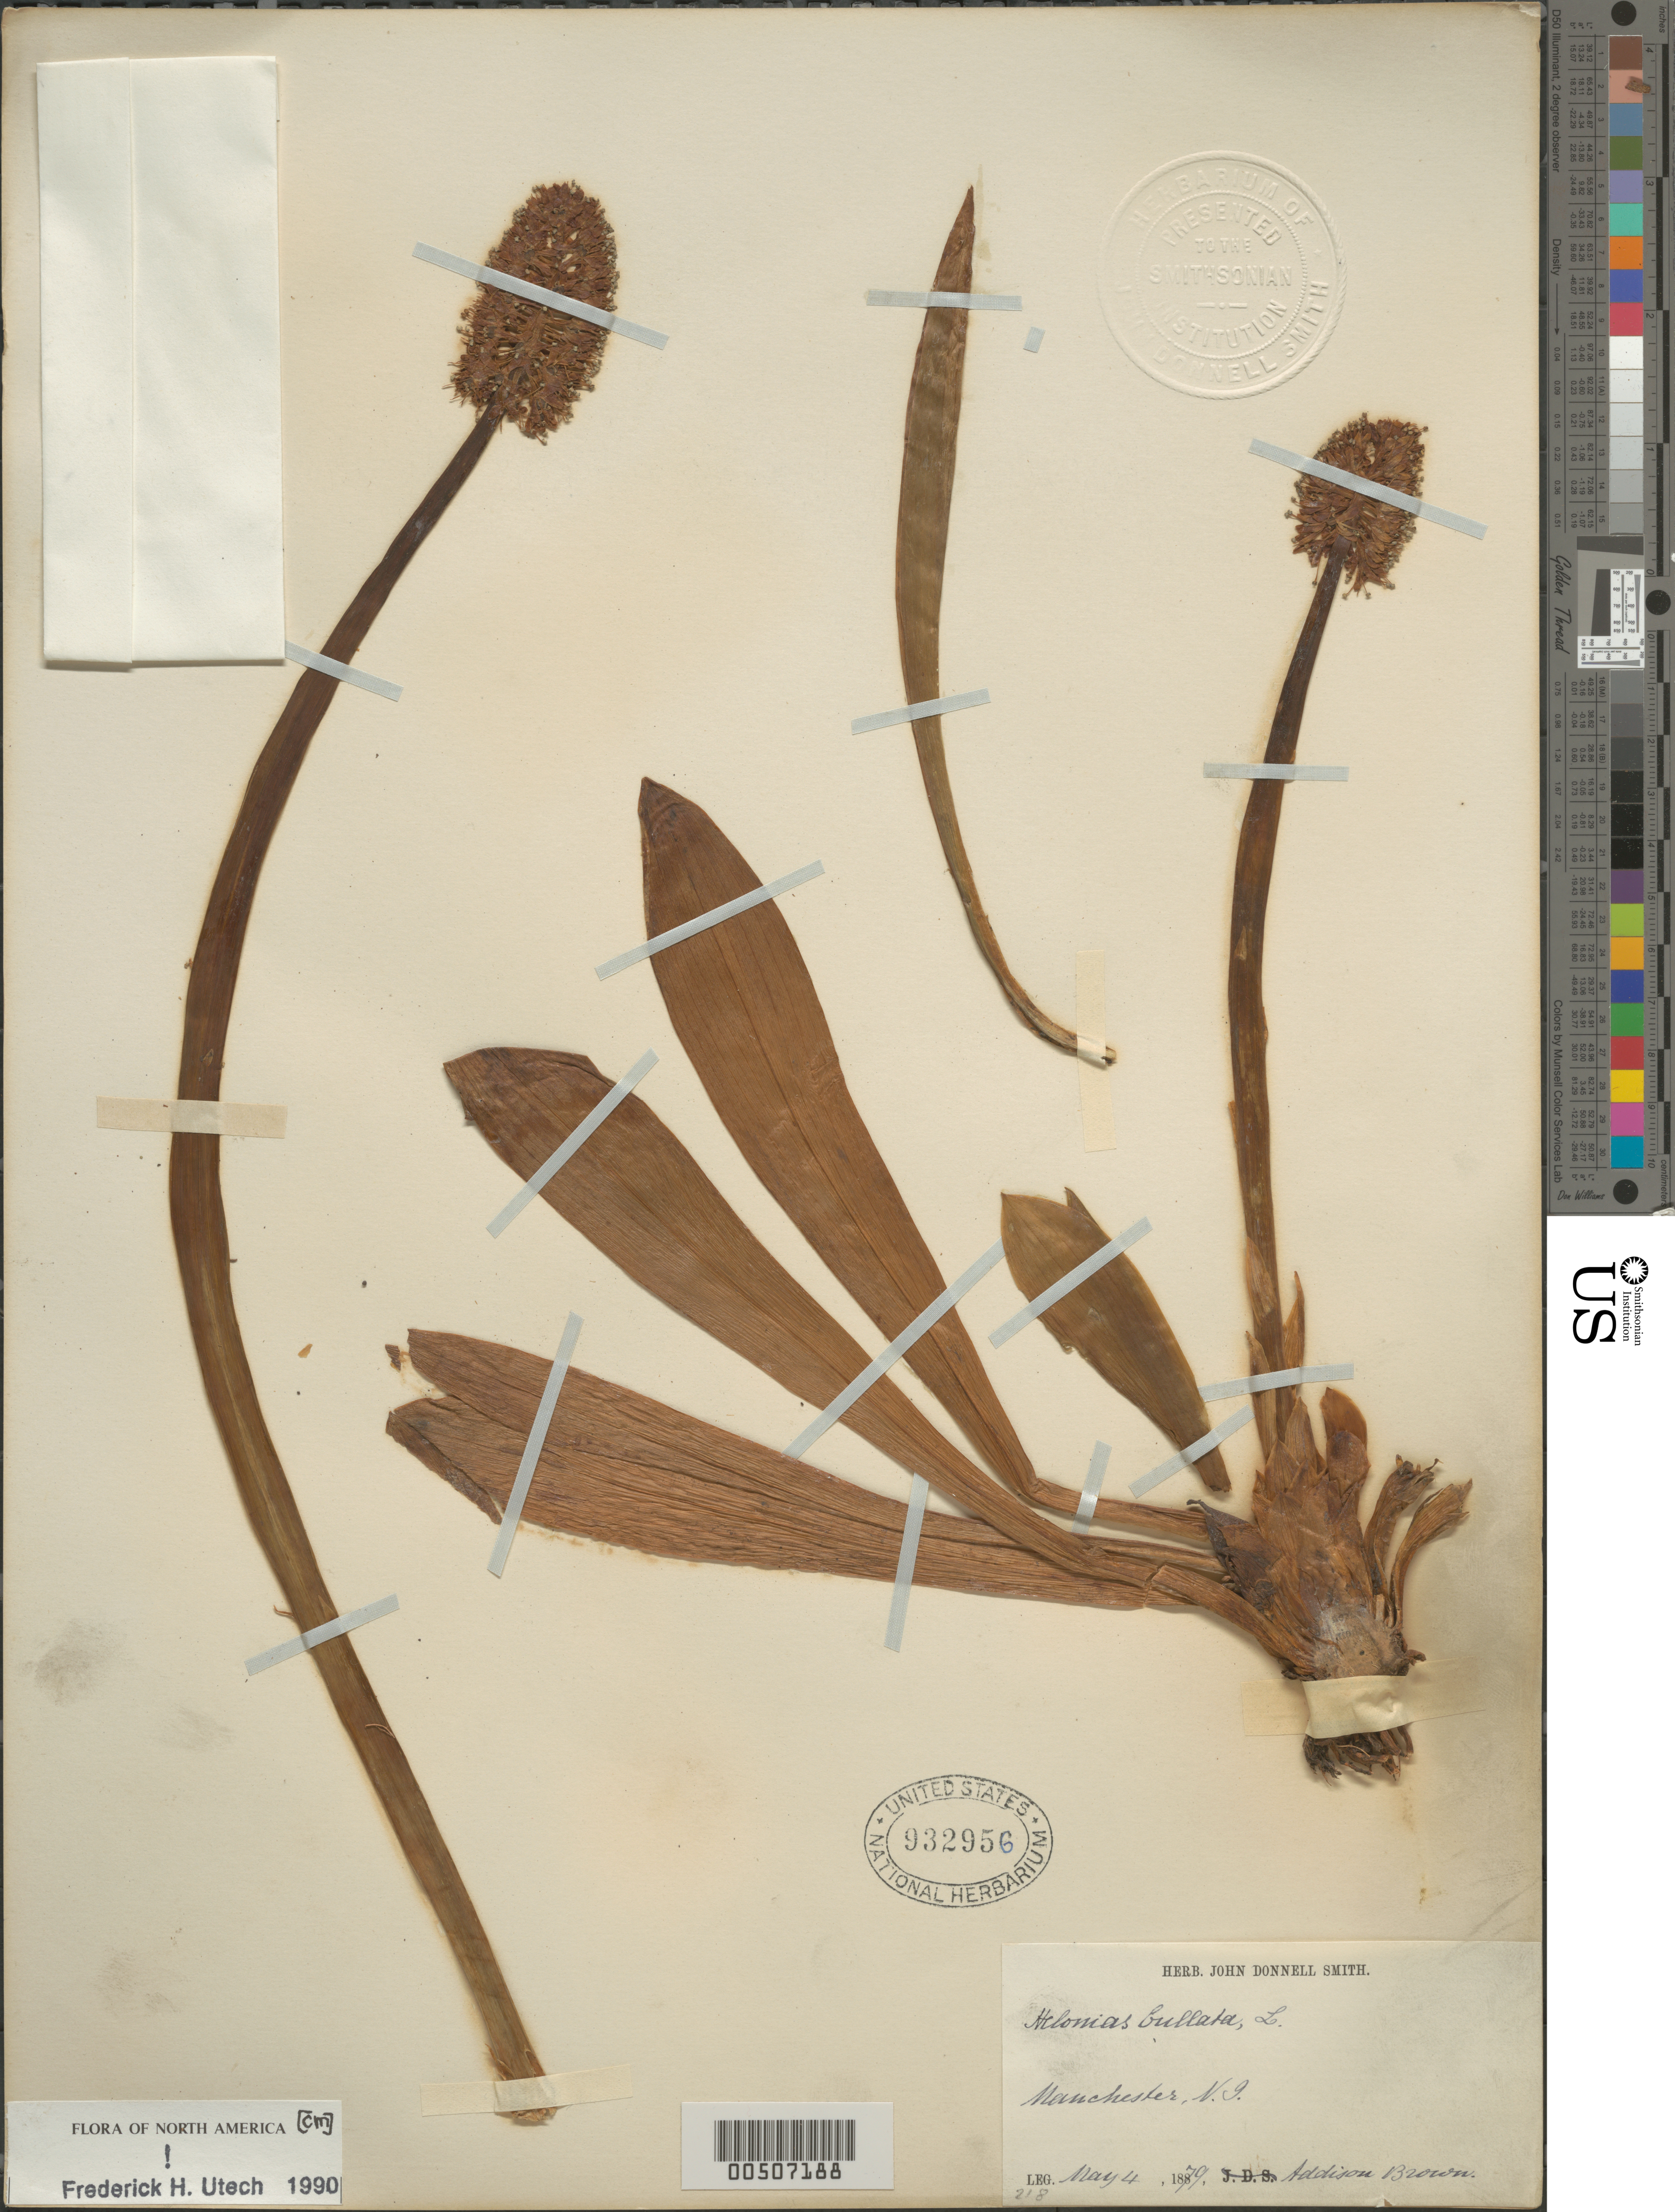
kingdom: Plantae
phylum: Tracheophyta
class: Liliopsida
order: Liliales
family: Melanthiaceae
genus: Helonias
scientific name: Helonias bullata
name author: L.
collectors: A. Brown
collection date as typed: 04 May 1879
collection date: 1879-05-04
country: United States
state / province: New Jersey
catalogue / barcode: US 932956